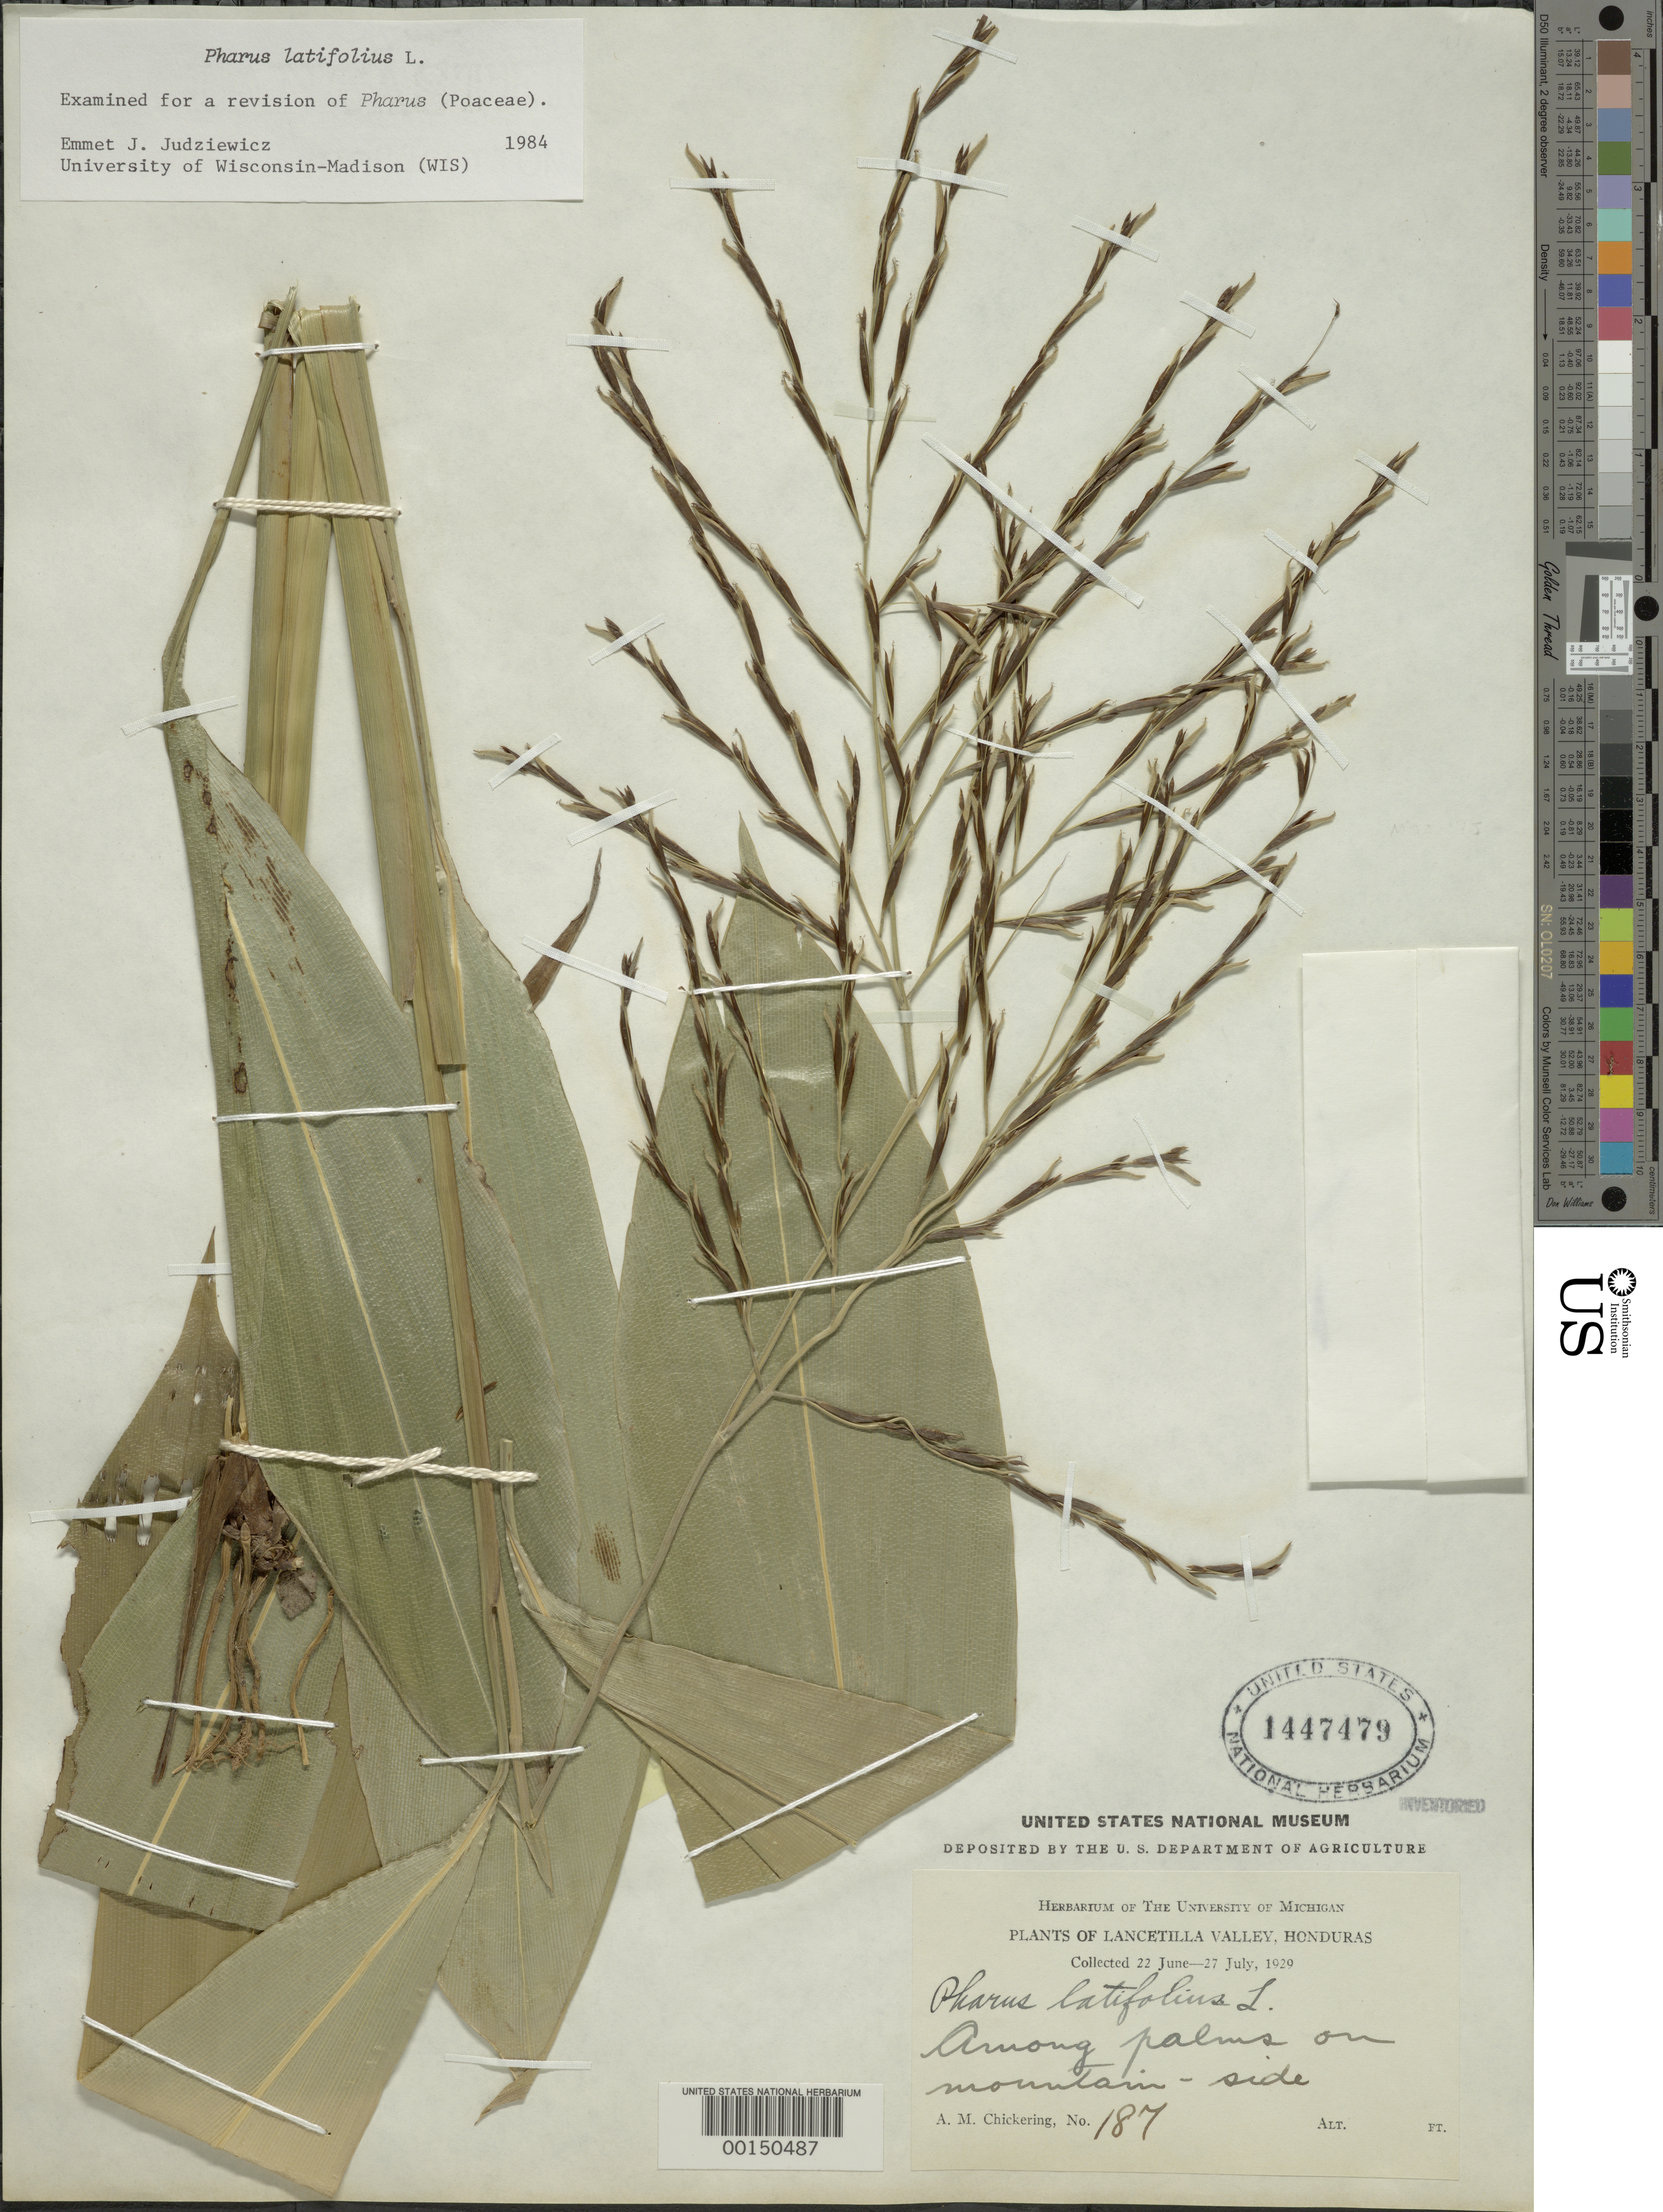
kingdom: Plantae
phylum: Tracheophyta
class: Liliopsida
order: Poales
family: Poaceae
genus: Pharus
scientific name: Pharus latifolius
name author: L.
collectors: A. Chickering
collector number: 187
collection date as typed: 22 Jun 1929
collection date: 1929-06-22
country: Honduras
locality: Lancetilla Valley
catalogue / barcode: US 1447479